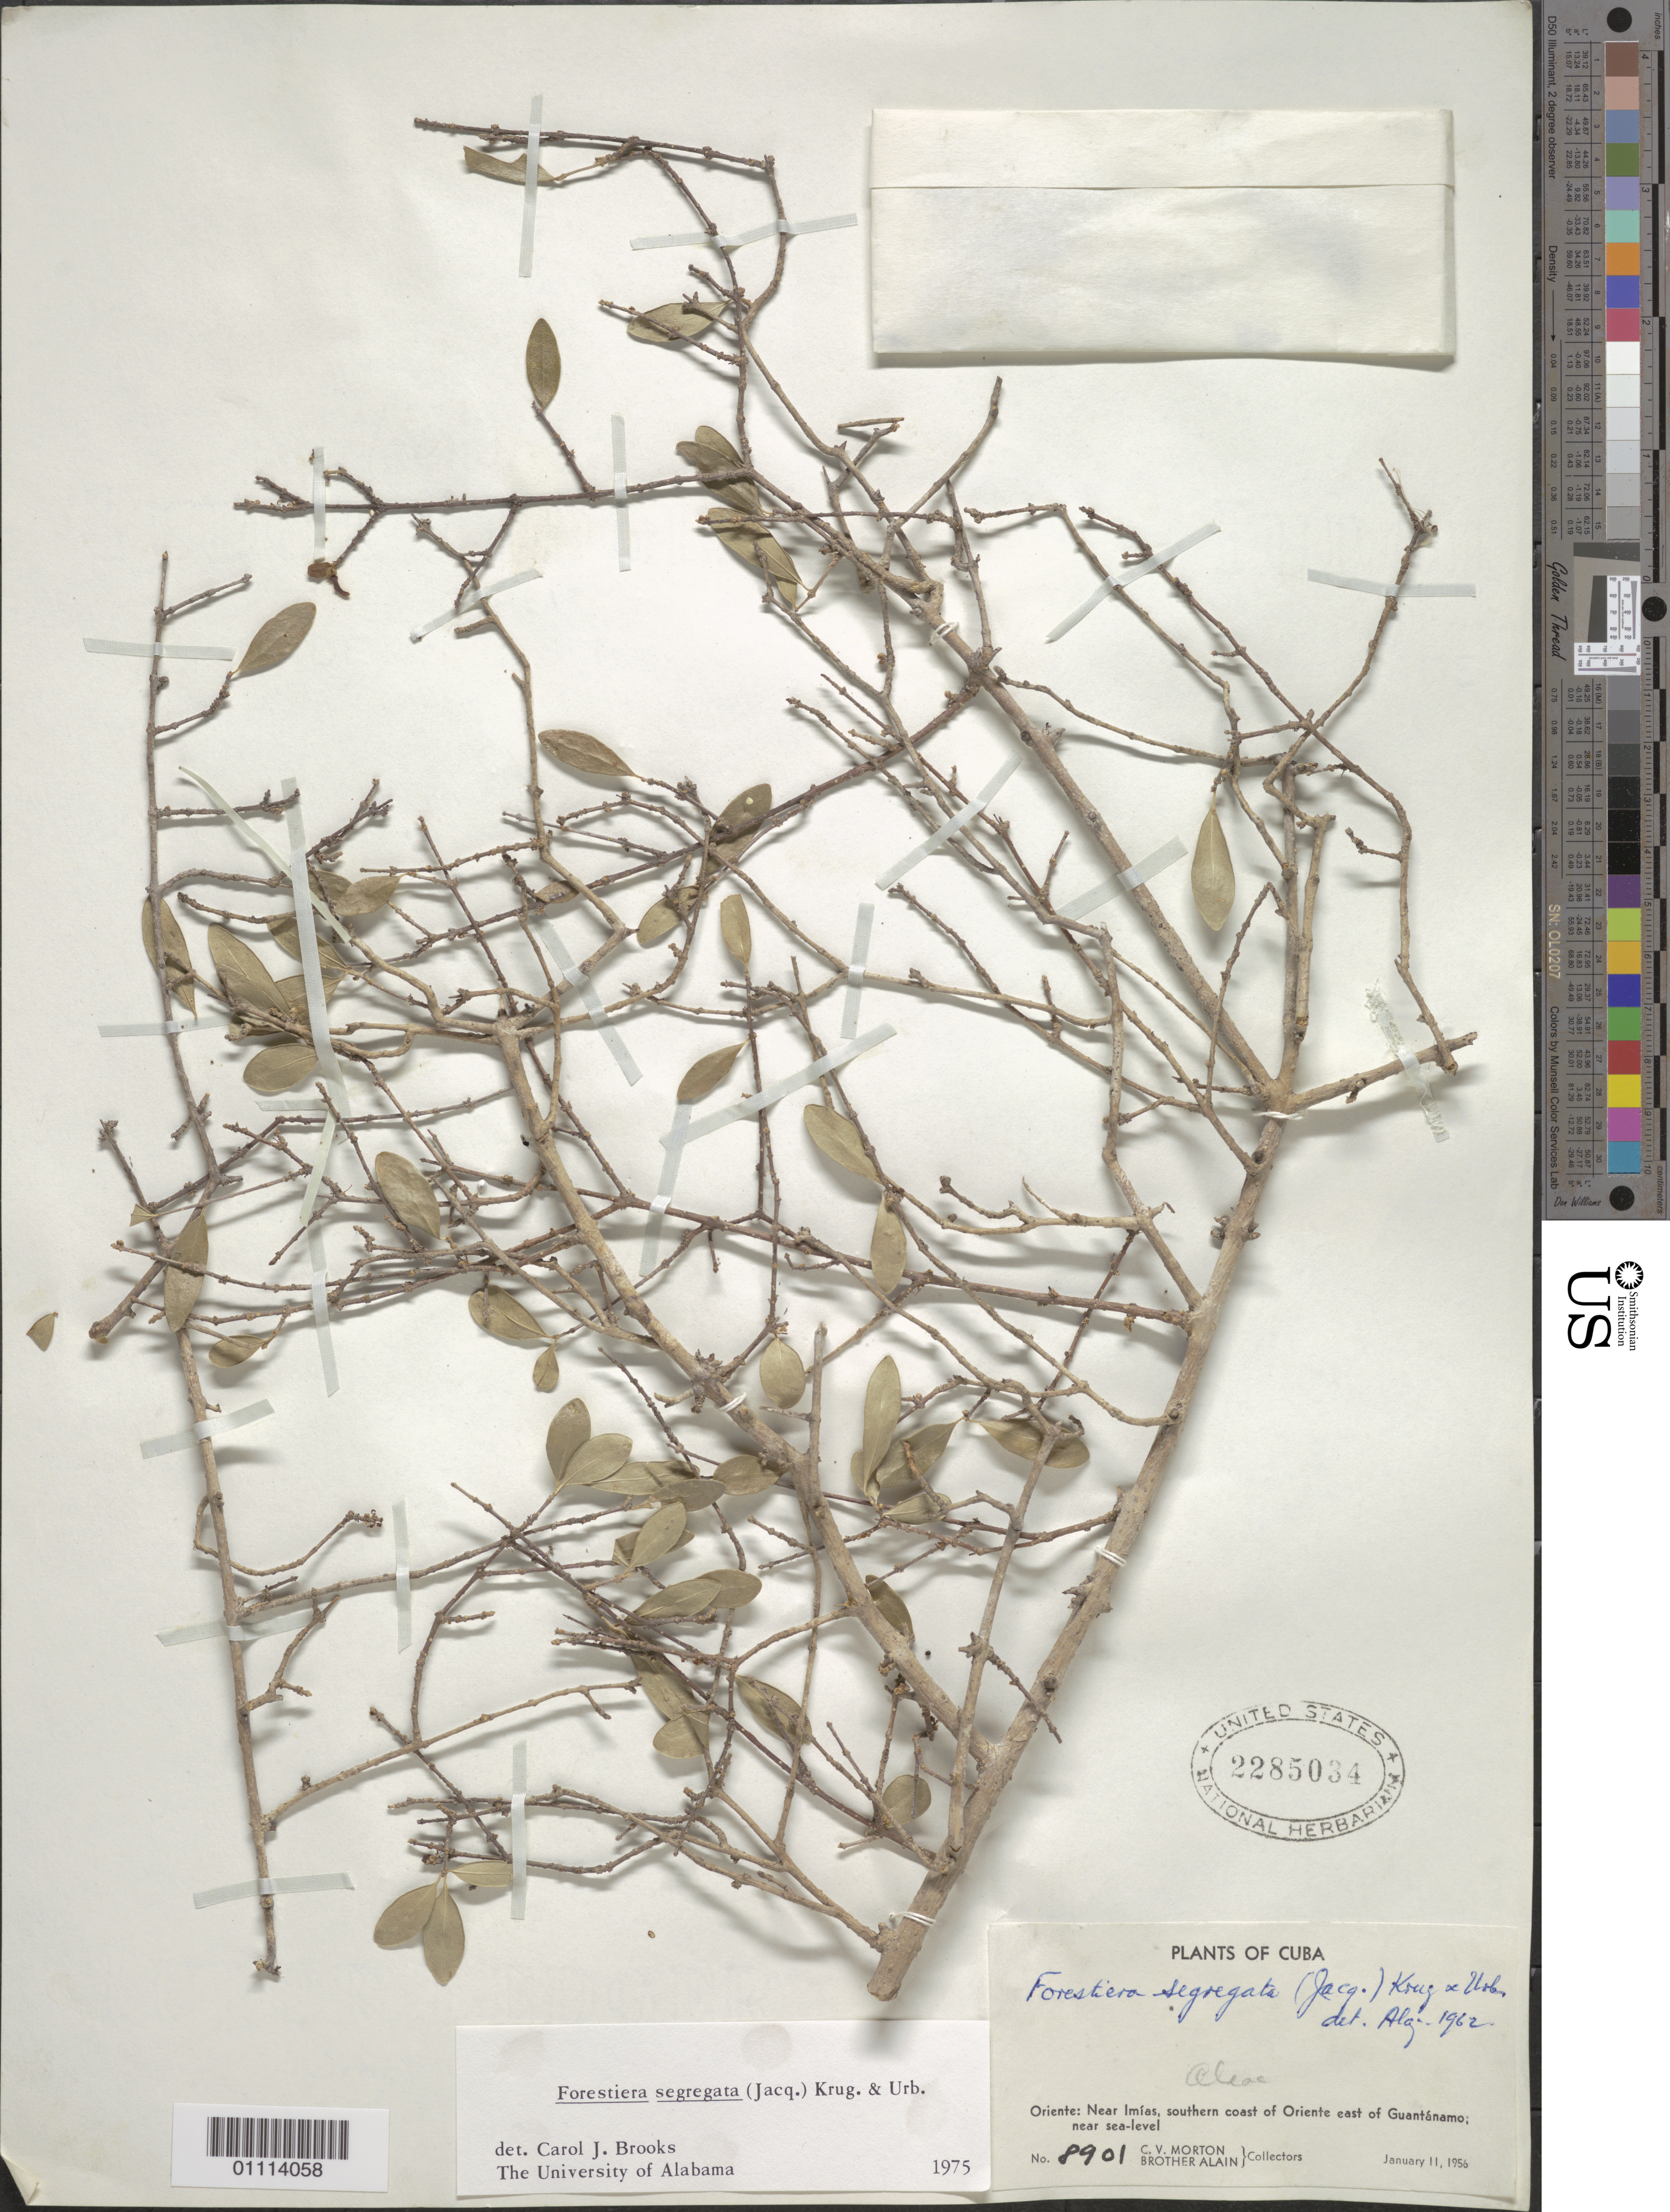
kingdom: Plantae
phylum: Tracheophyta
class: Magnoliopsida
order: Lamiales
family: Oleaceae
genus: Forestiera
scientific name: Forestiera segregata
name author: (Jacq.) Krug & Urb.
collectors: C. V. Morton & A. H. Liogier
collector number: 8901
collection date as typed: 11 Jan 1956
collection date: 1956-01-11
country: Cuba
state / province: Guantanamo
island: Cuba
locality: Oriente: Near Imias, southern coast of Oriente, E of Guantánamo: near sea-level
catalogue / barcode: US 2285034